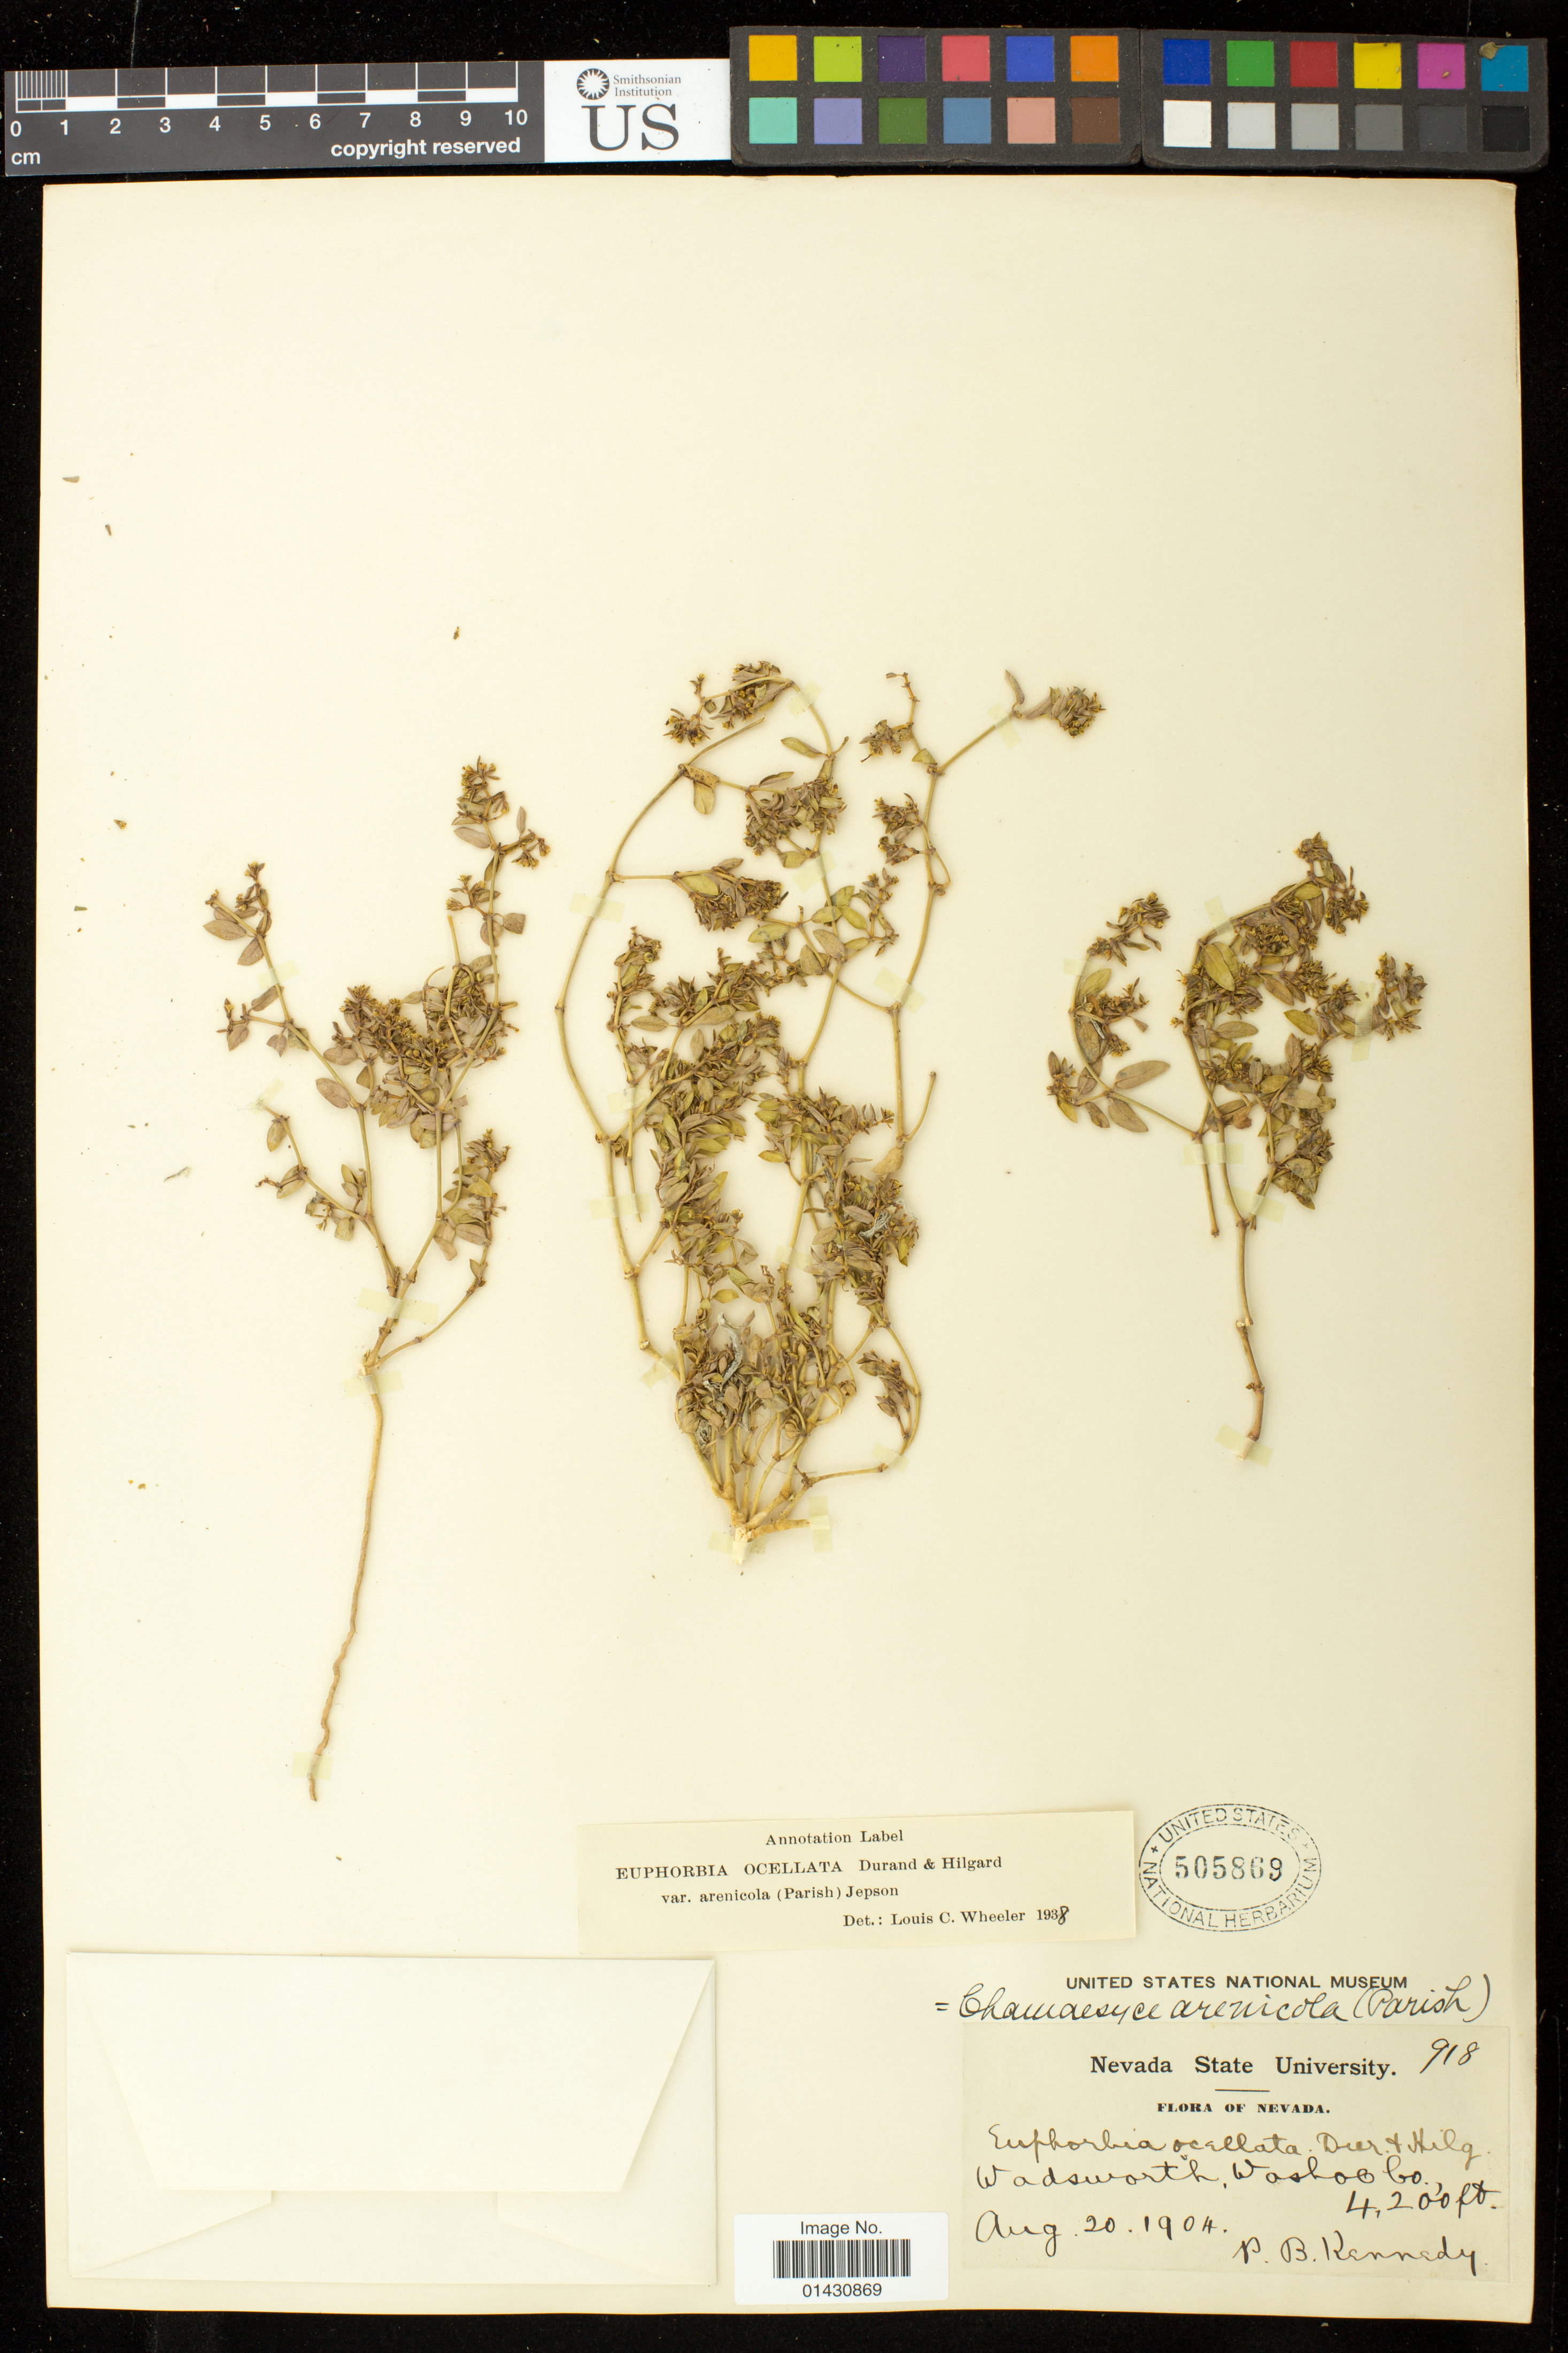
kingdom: Plantae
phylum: Tracheophyta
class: Magnoliopsida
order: Malpighiales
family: Euphorbiaceae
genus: Euphorbia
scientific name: Euphorbia ocellata subsp. arenicola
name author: (Parish) Oudejans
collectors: P. B. Kennedy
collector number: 918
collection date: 1904-08-20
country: United States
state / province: Nevada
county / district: Washoo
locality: Wadsworth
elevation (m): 1280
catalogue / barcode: US 505869